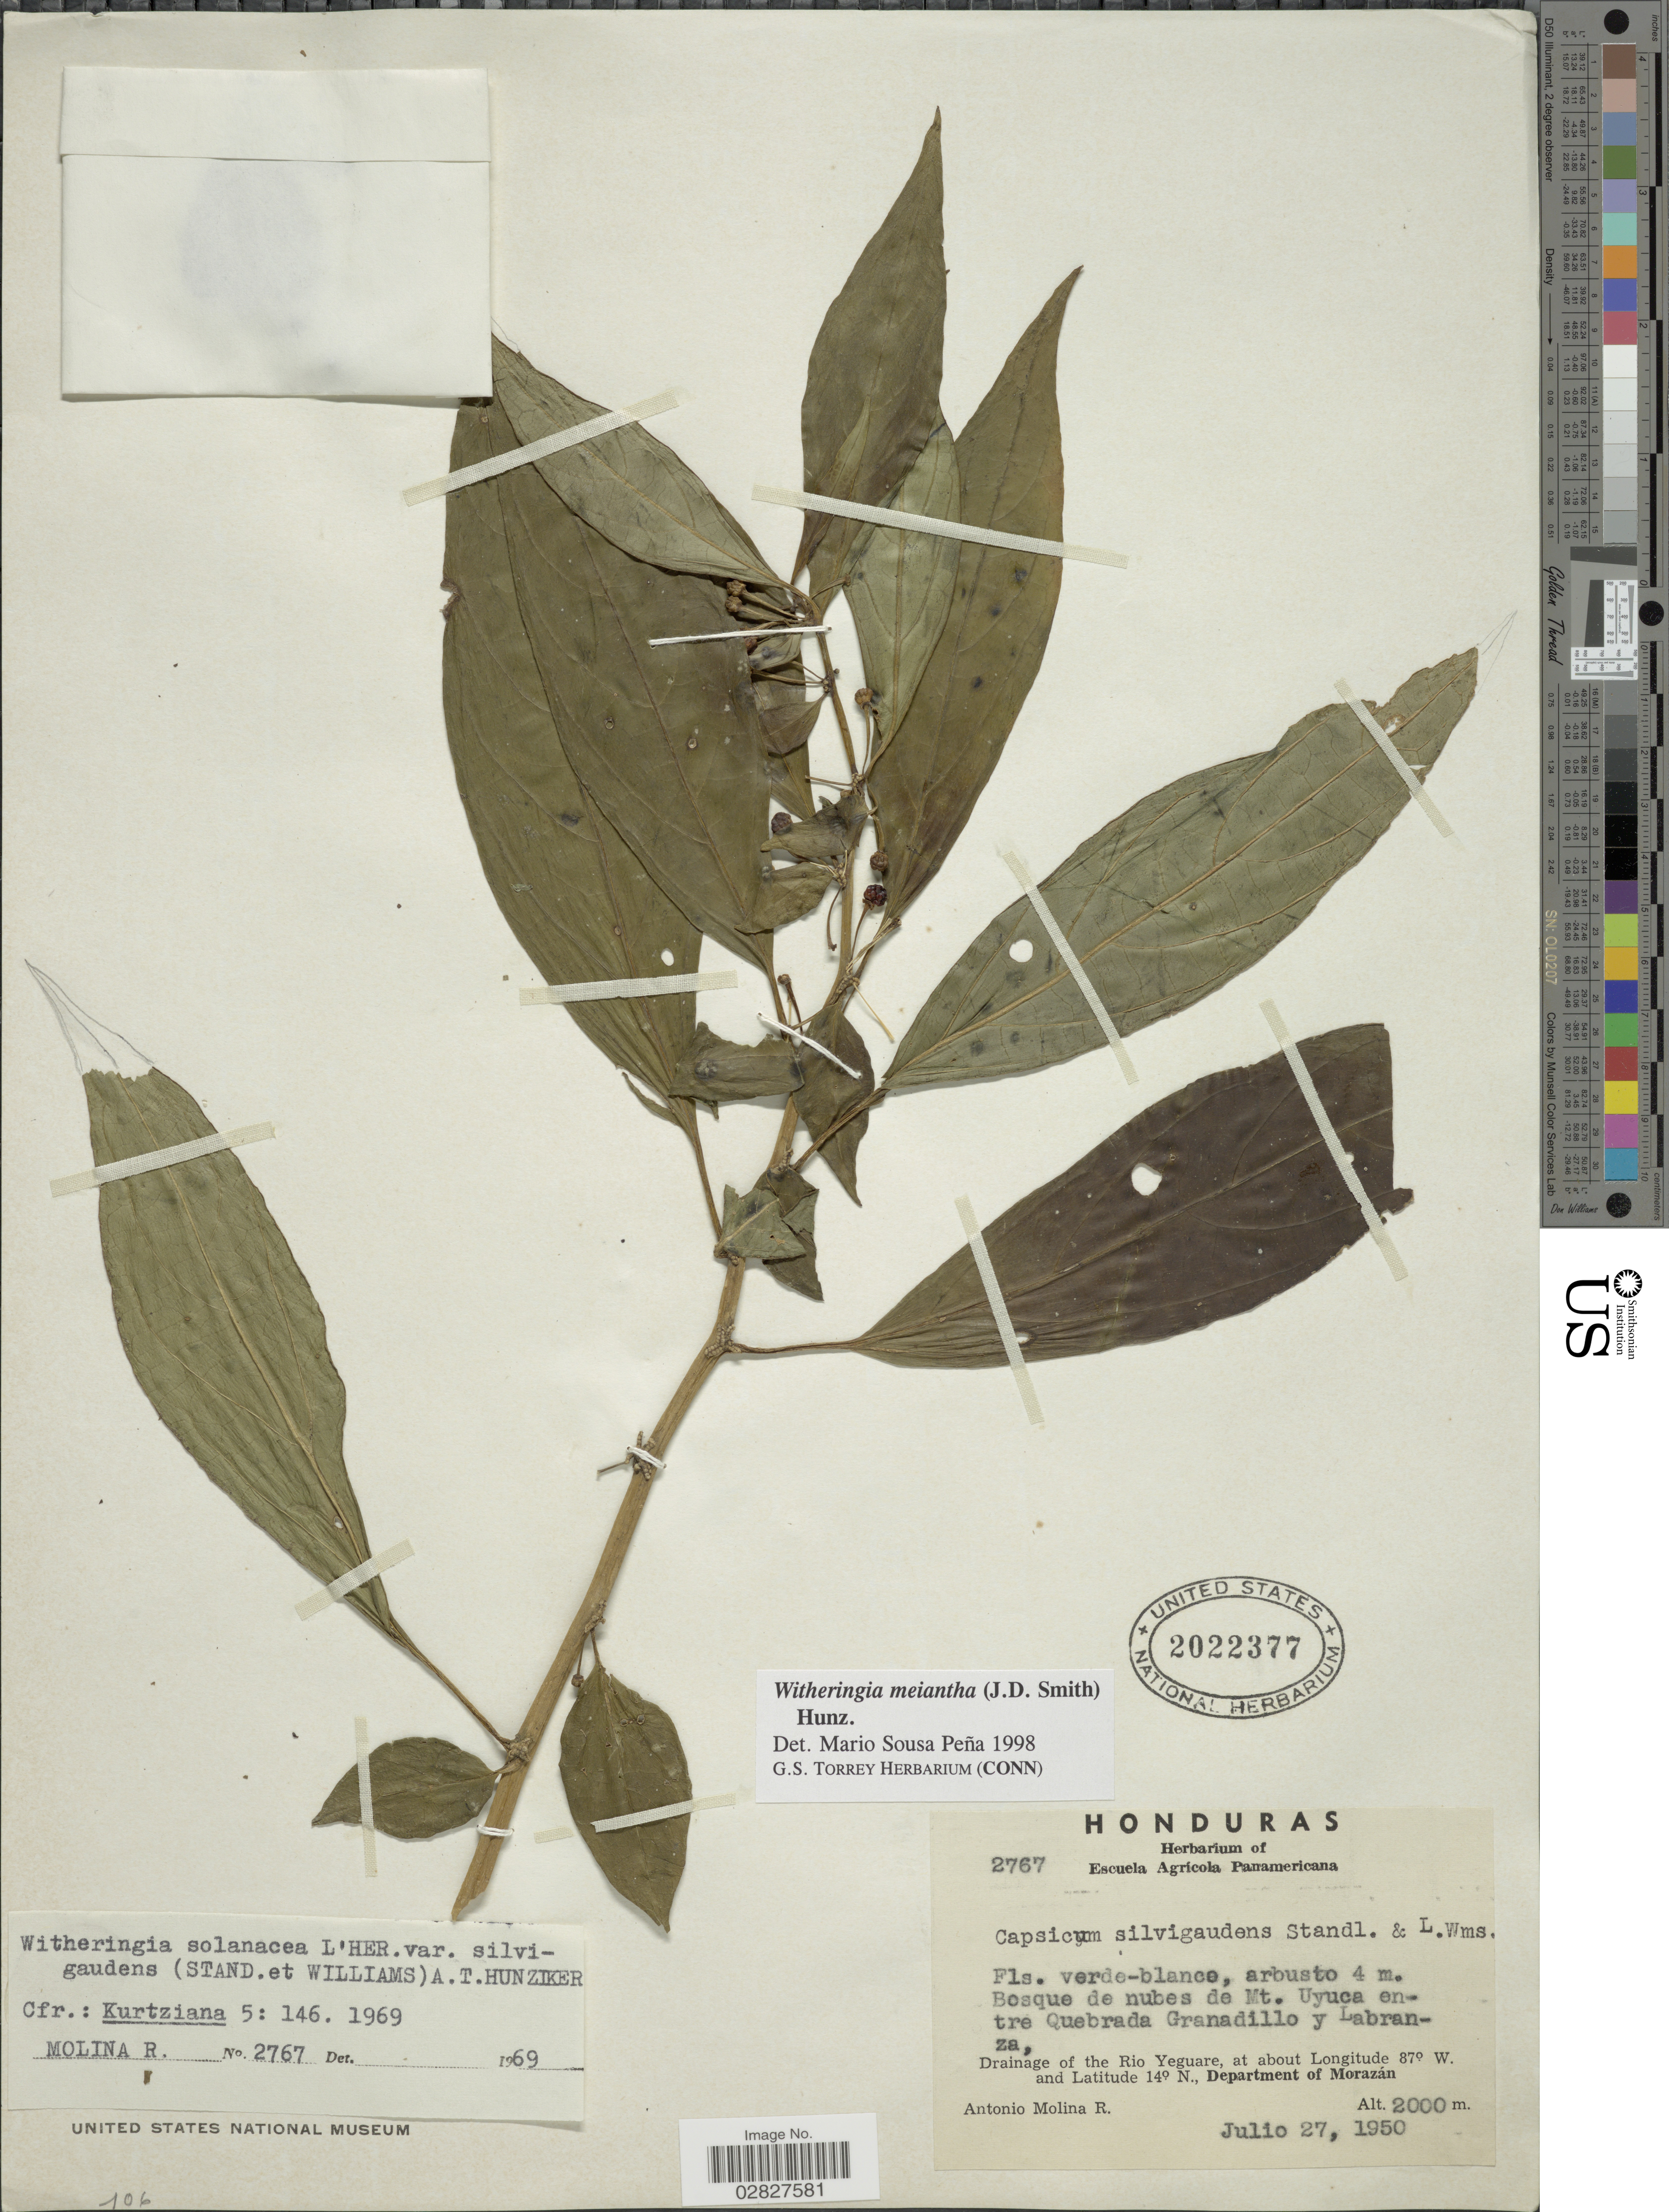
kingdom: Plantae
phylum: Tracheophyta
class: Magnoliopsida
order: Solanales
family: Solanaceae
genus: Witheringia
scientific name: Witheringia meiantha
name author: (Donn. Sm.) Hunz.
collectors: A. Molina R.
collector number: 2767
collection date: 1950-07-27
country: Honduras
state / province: Fco. Morazán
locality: Bosque de nubes de Mt. Uyuca entre Quebrada Granadillo y Labranza, Drainage of the Rio Yeguare, Department of Morazán.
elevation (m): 2000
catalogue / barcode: US 2022377